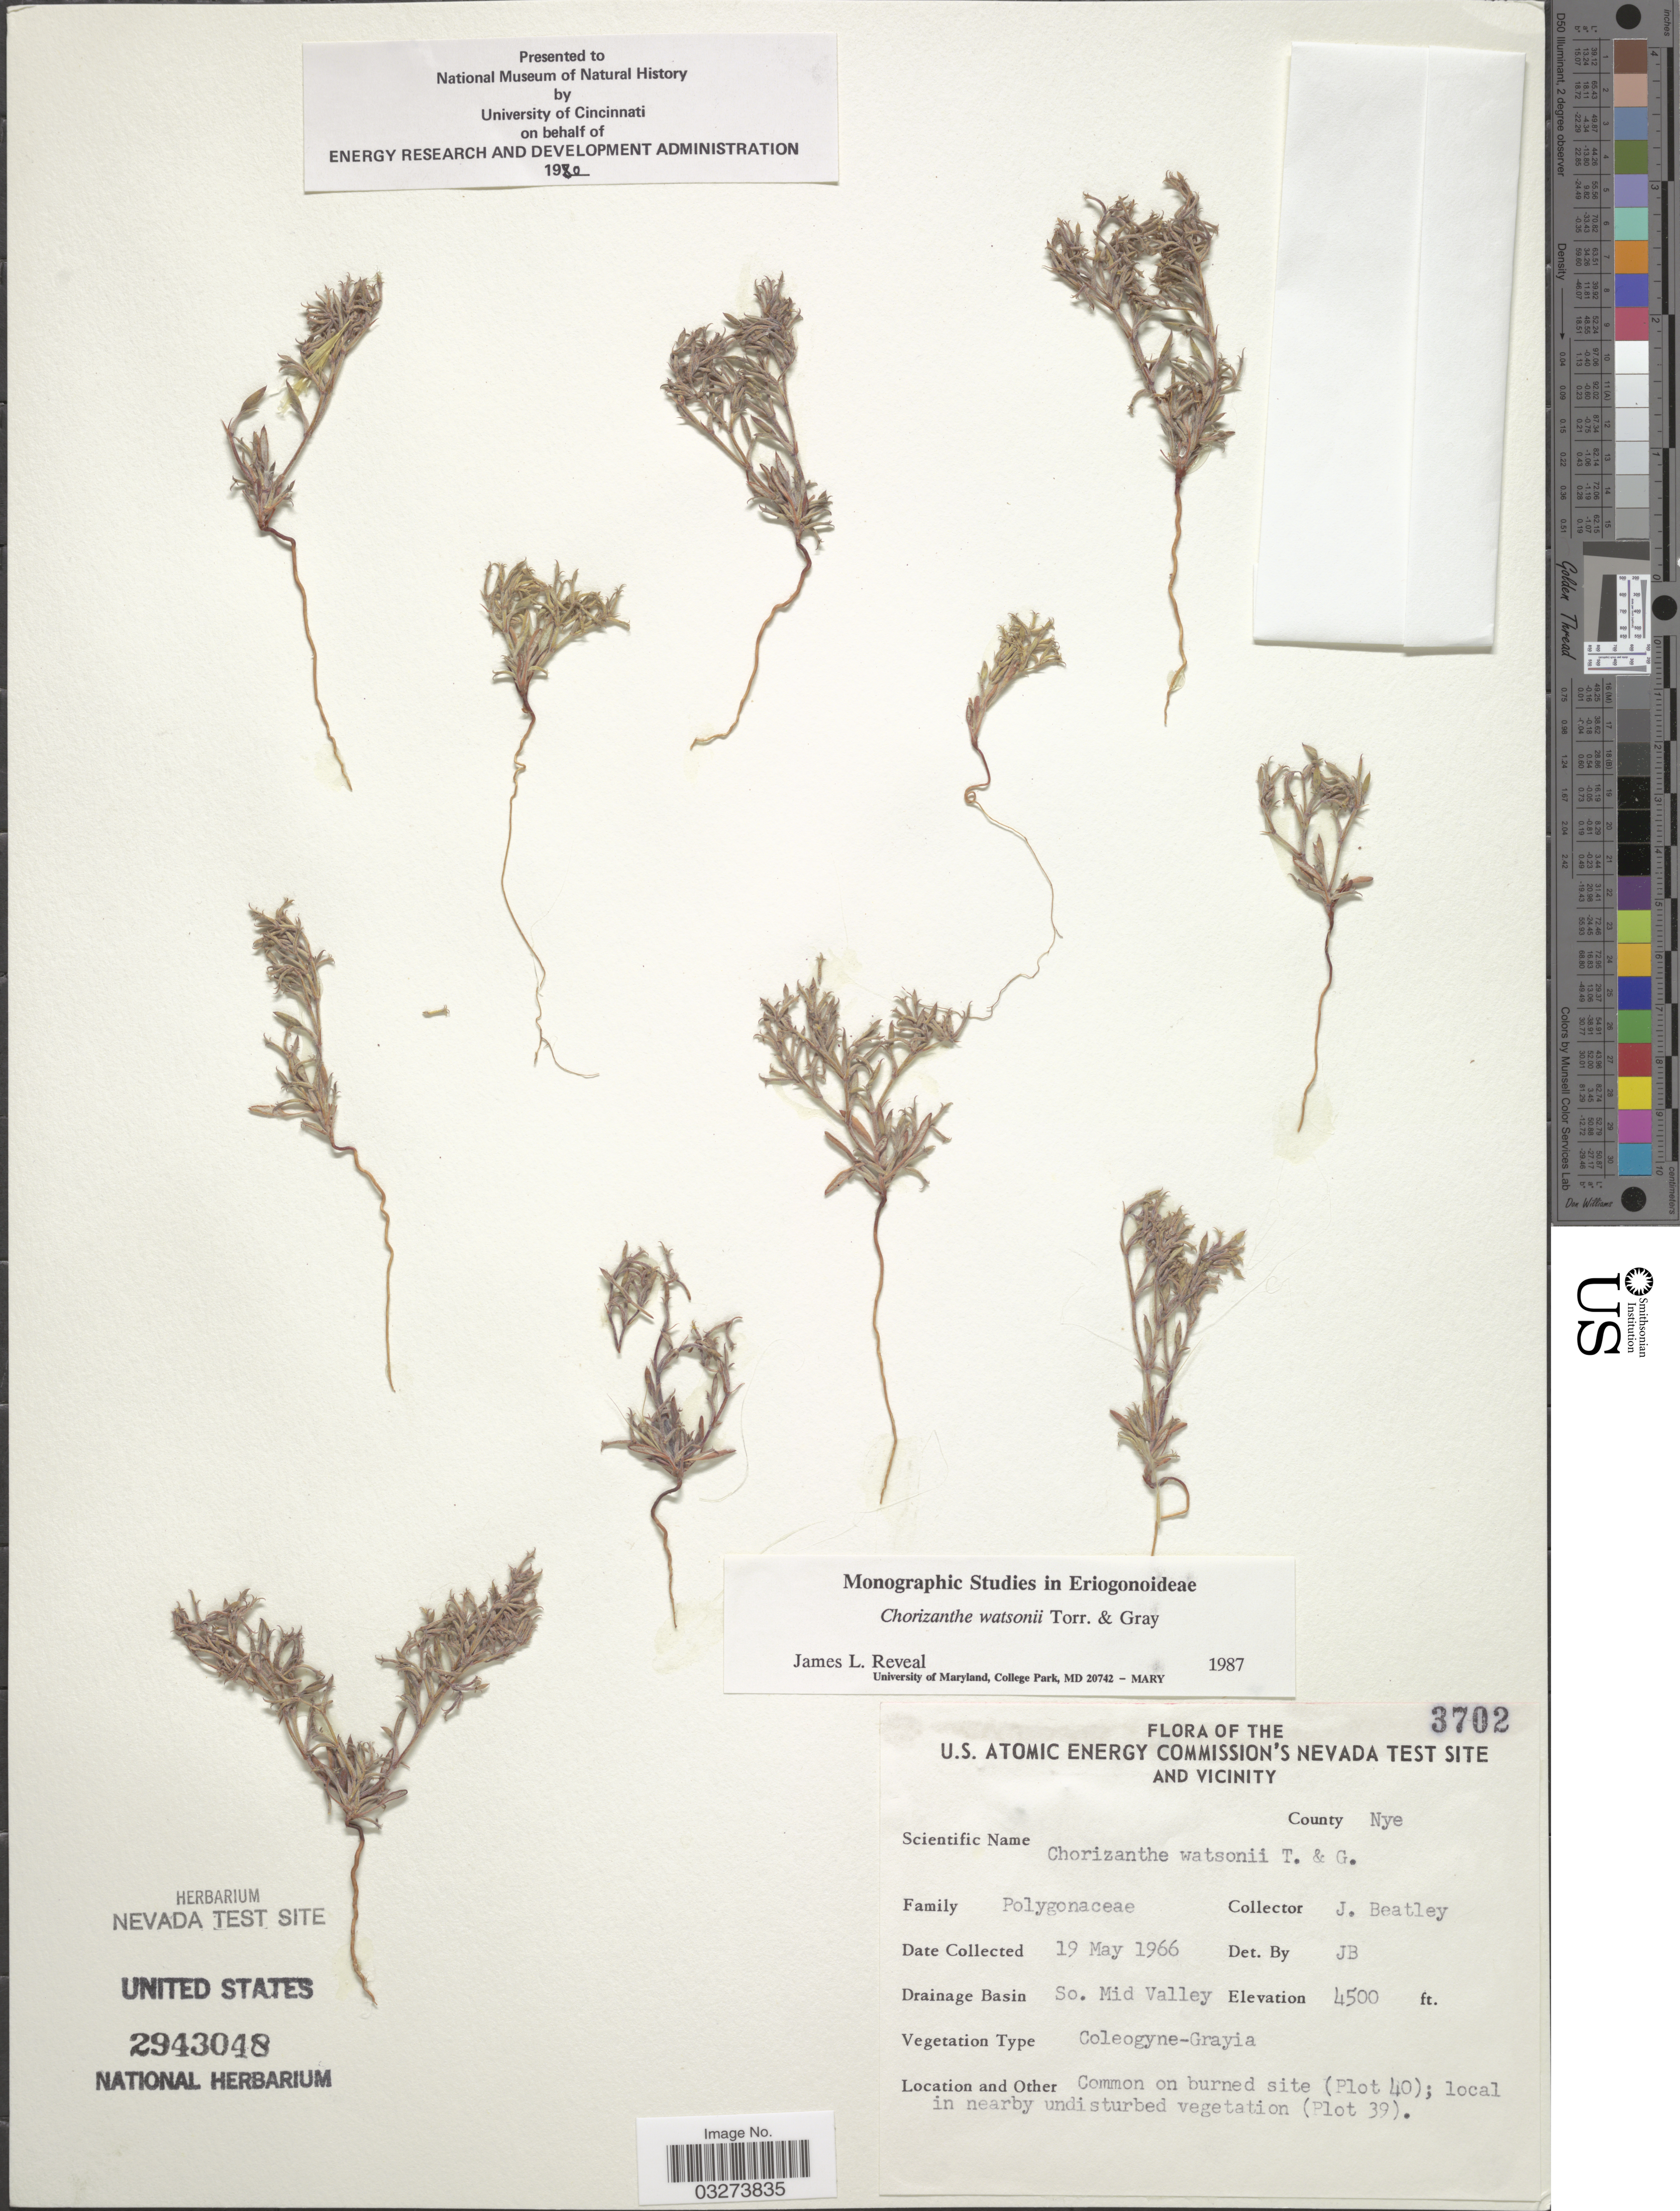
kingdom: Plantae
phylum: Tracheophyta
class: Magnoliopsida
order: Caryophyllales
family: Polygonaceae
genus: Chorizanthe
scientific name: Chorizanthe watsonii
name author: Torr. & A. Gray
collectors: J. C. Beatley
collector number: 3702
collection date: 1966-05-19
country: United States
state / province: Nevada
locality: U.S. Atomic Energy Commission's Nevada Test Site and vicinity. County Nye, Drainage Basin So. Mid Valley. Common on burned site (Plot 40); local in nearby undisturbed vegetation (Plot 39).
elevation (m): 1372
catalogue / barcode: US 2943048